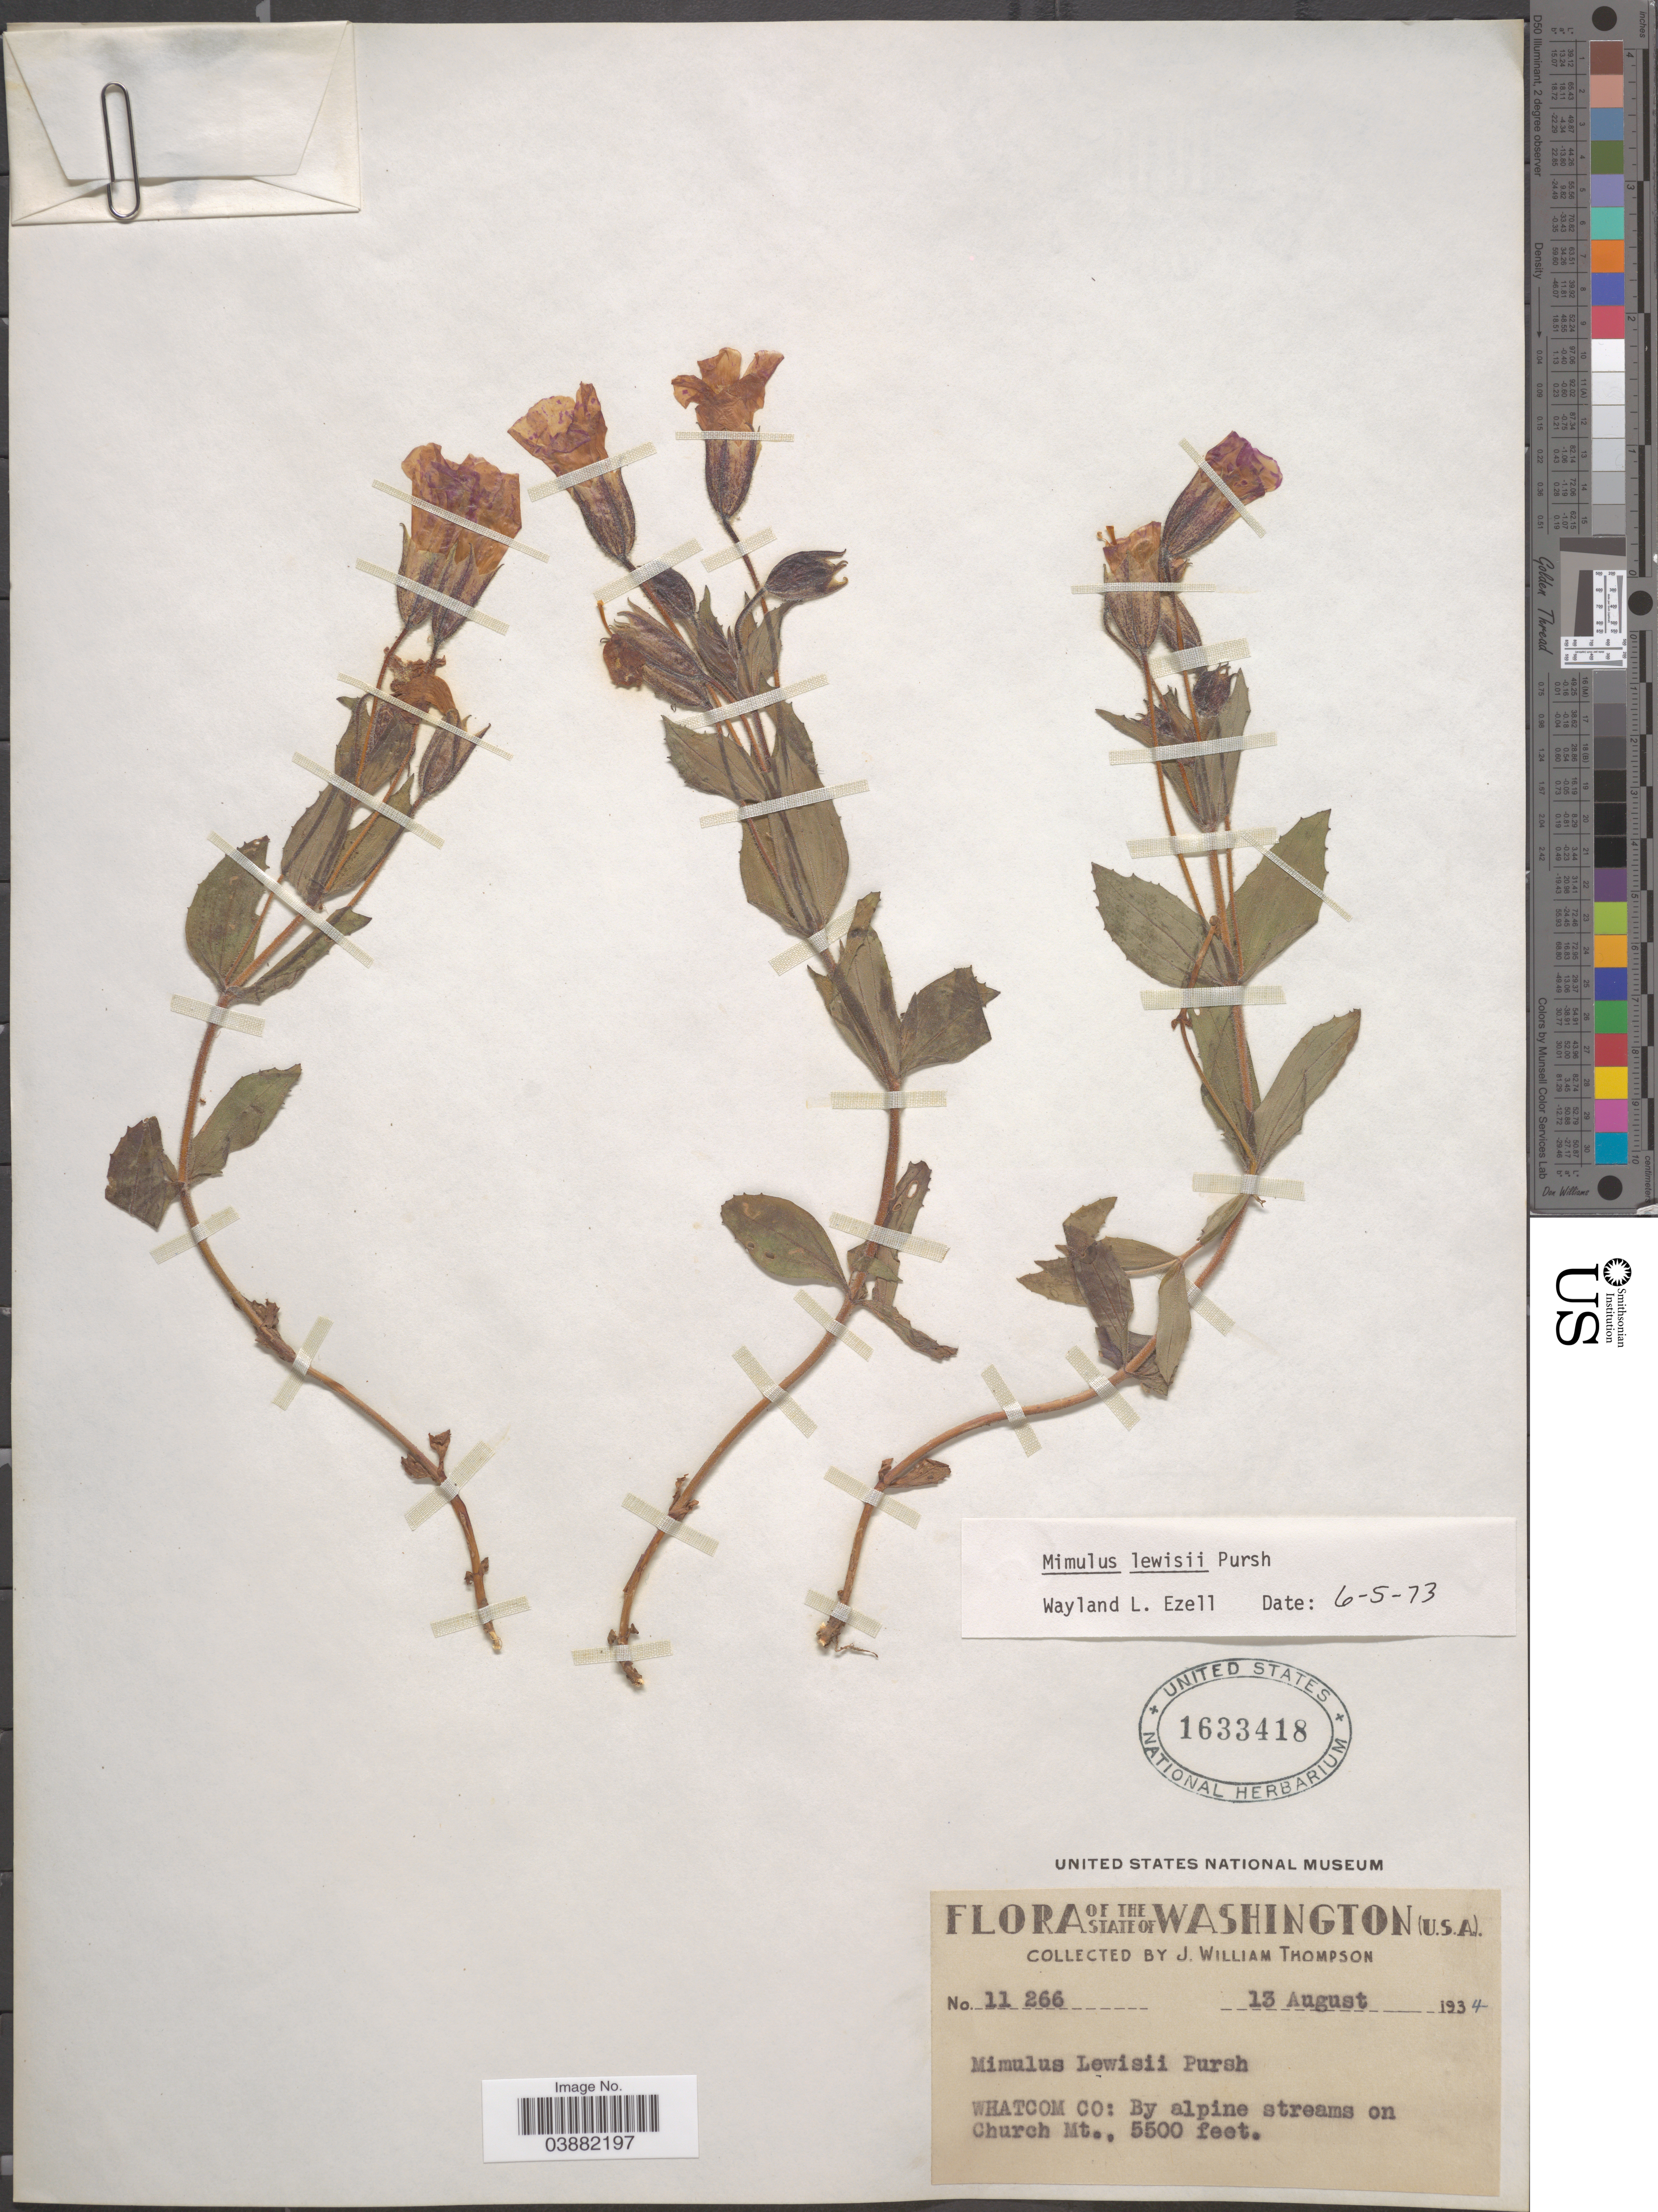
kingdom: Plantae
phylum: Tracheophyta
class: Magnoliopsida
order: Lamiales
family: Phrymaceae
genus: Mimulus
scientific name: Mimulus lewisii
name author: Pursh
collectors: J. W. Thompson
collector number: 11266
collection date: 1934-08-13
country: United States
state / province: Washington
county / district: Whitman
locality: Whatcom Co: By alpine streams on Church Mt.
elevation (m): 1676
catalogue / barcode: US 1633418